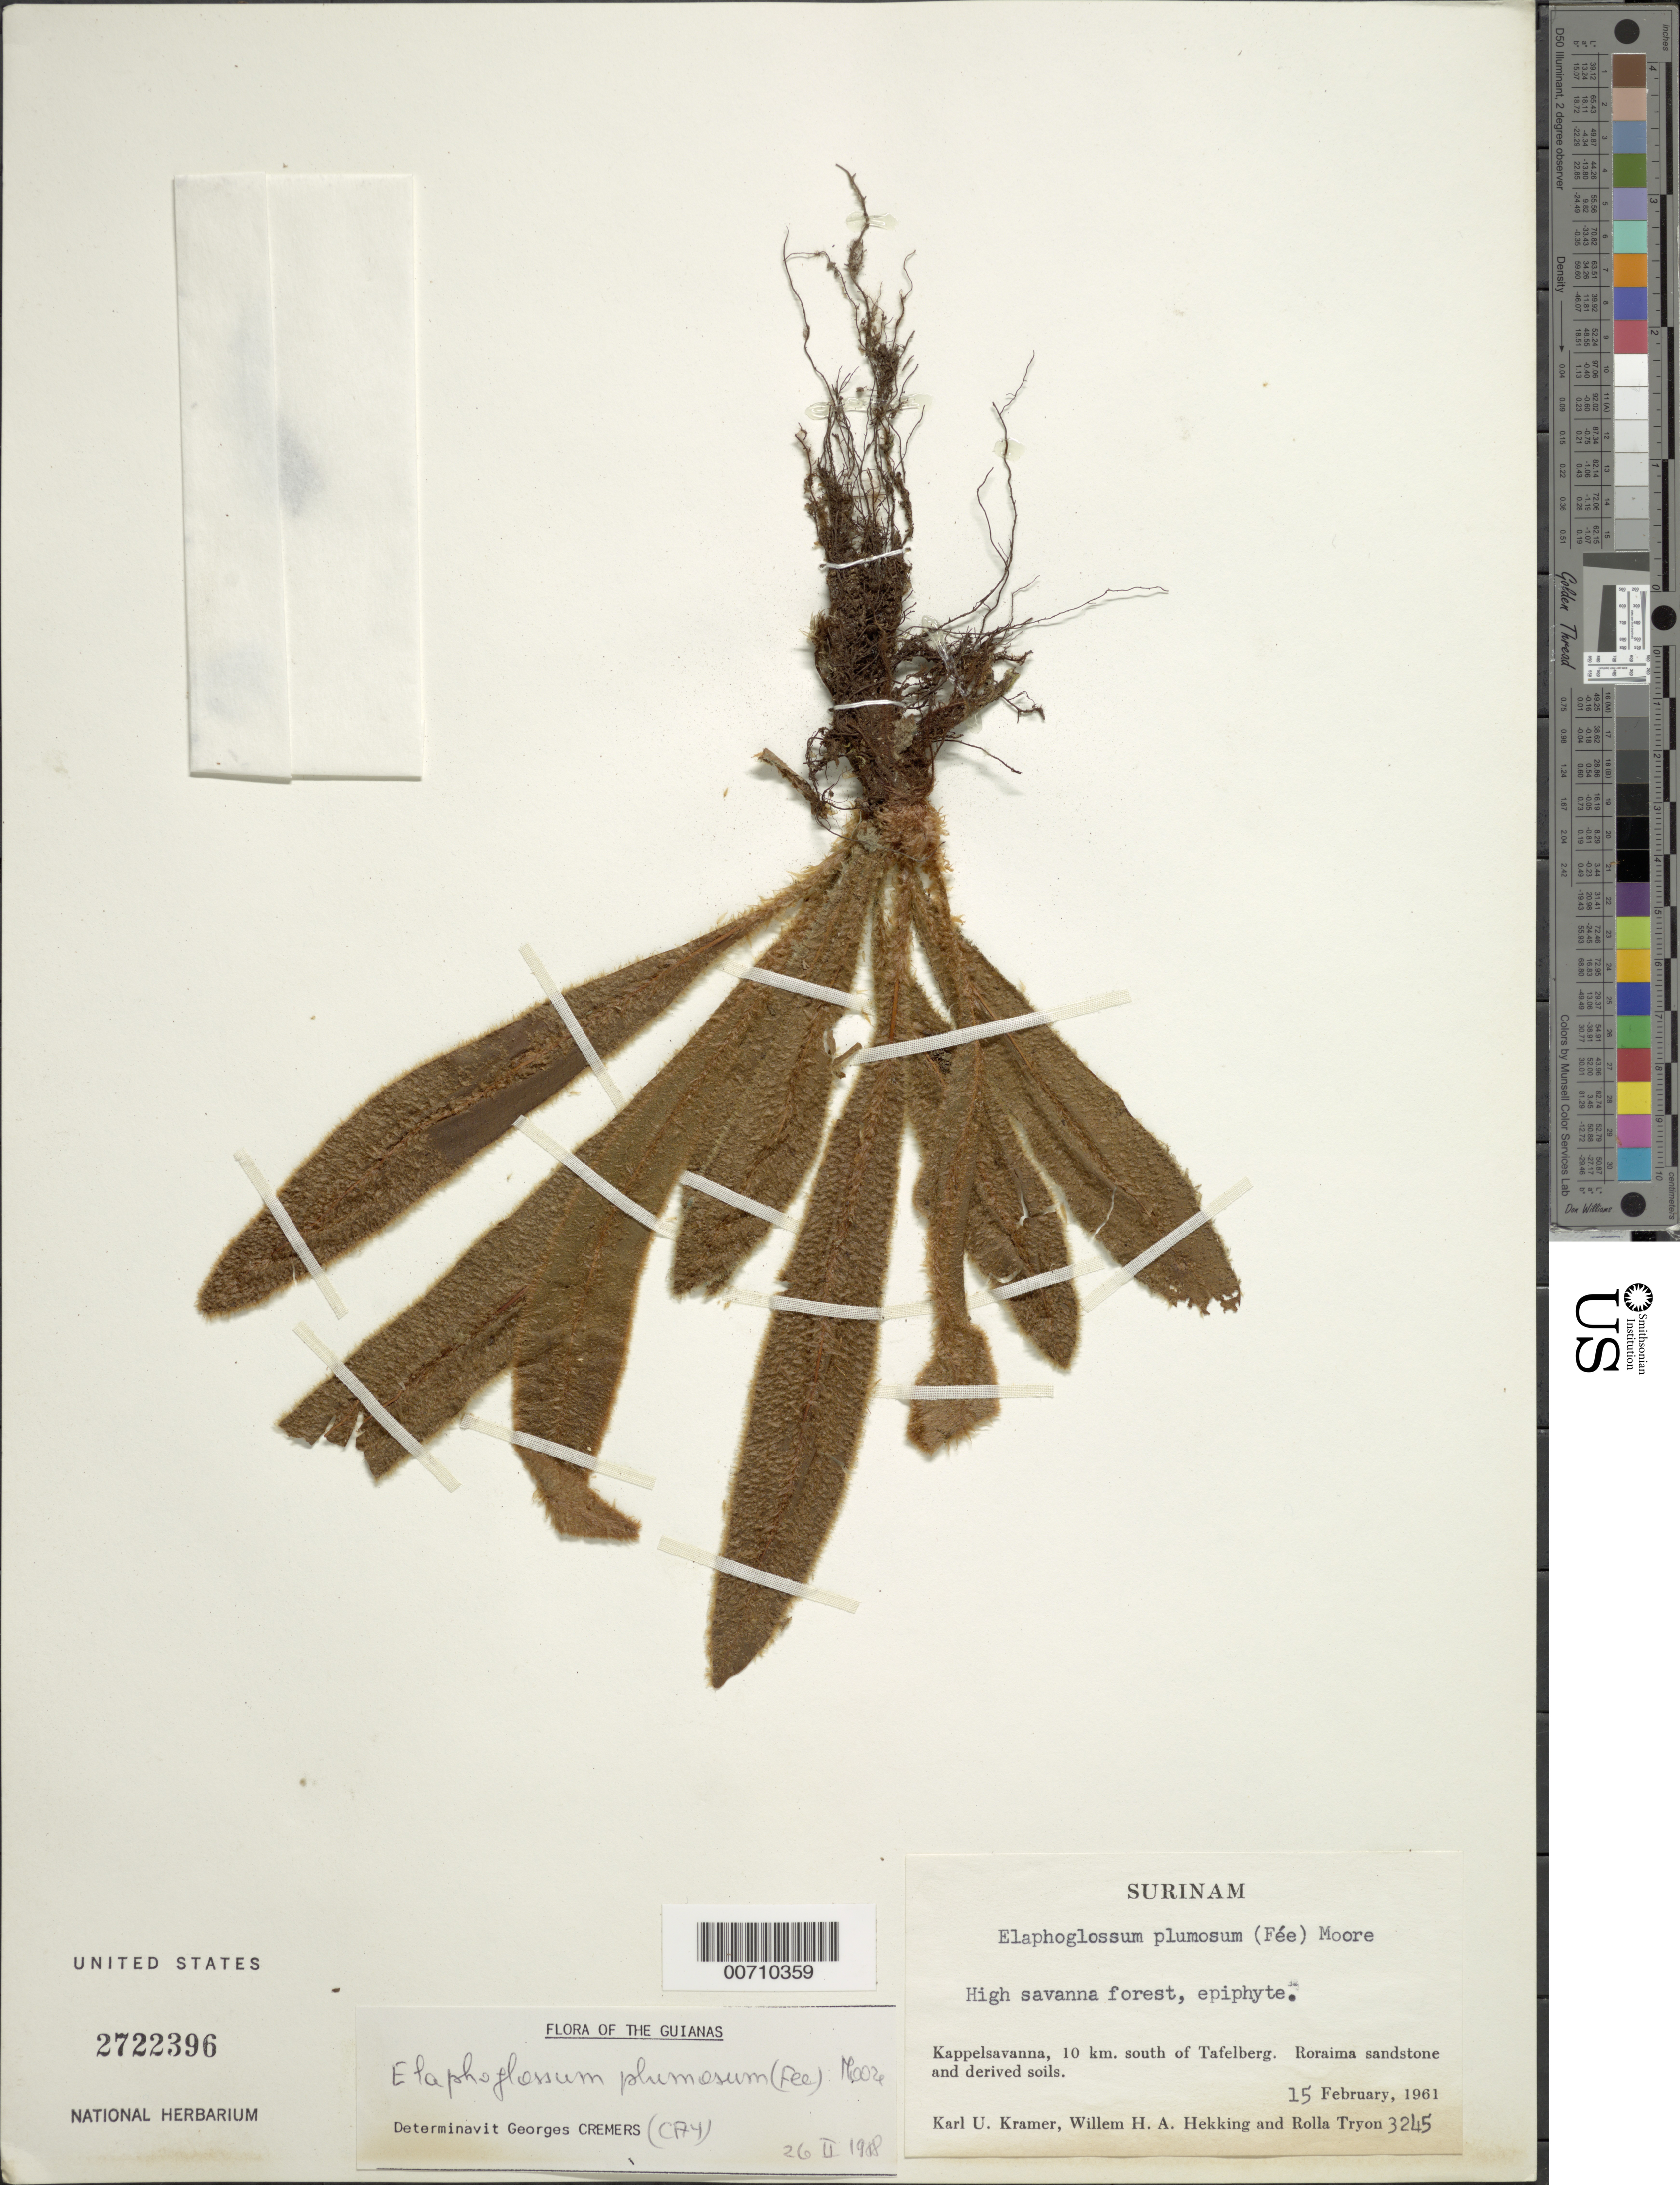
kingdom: Plantae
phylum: Tracheophyta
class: Polypodiopsida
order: Polypodiales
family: Dryopteridaceae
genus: Elaphoglossum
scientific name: Elaphoglossum plumosum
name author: (Fée) T. Moore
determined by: Cremers, Georges A.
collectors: K. U. Kramer, W. H. A. Hekking & R. M. Tryon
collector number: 3245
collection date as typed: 15-Feb-61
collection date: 1961-02-15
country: Suriname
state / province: Saramacca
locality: Kappelsavanna, 10 km S of Tafelberg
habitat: Roraima sandstone and derived soils, high savanna forest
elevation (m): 300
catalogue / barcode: US 2722396